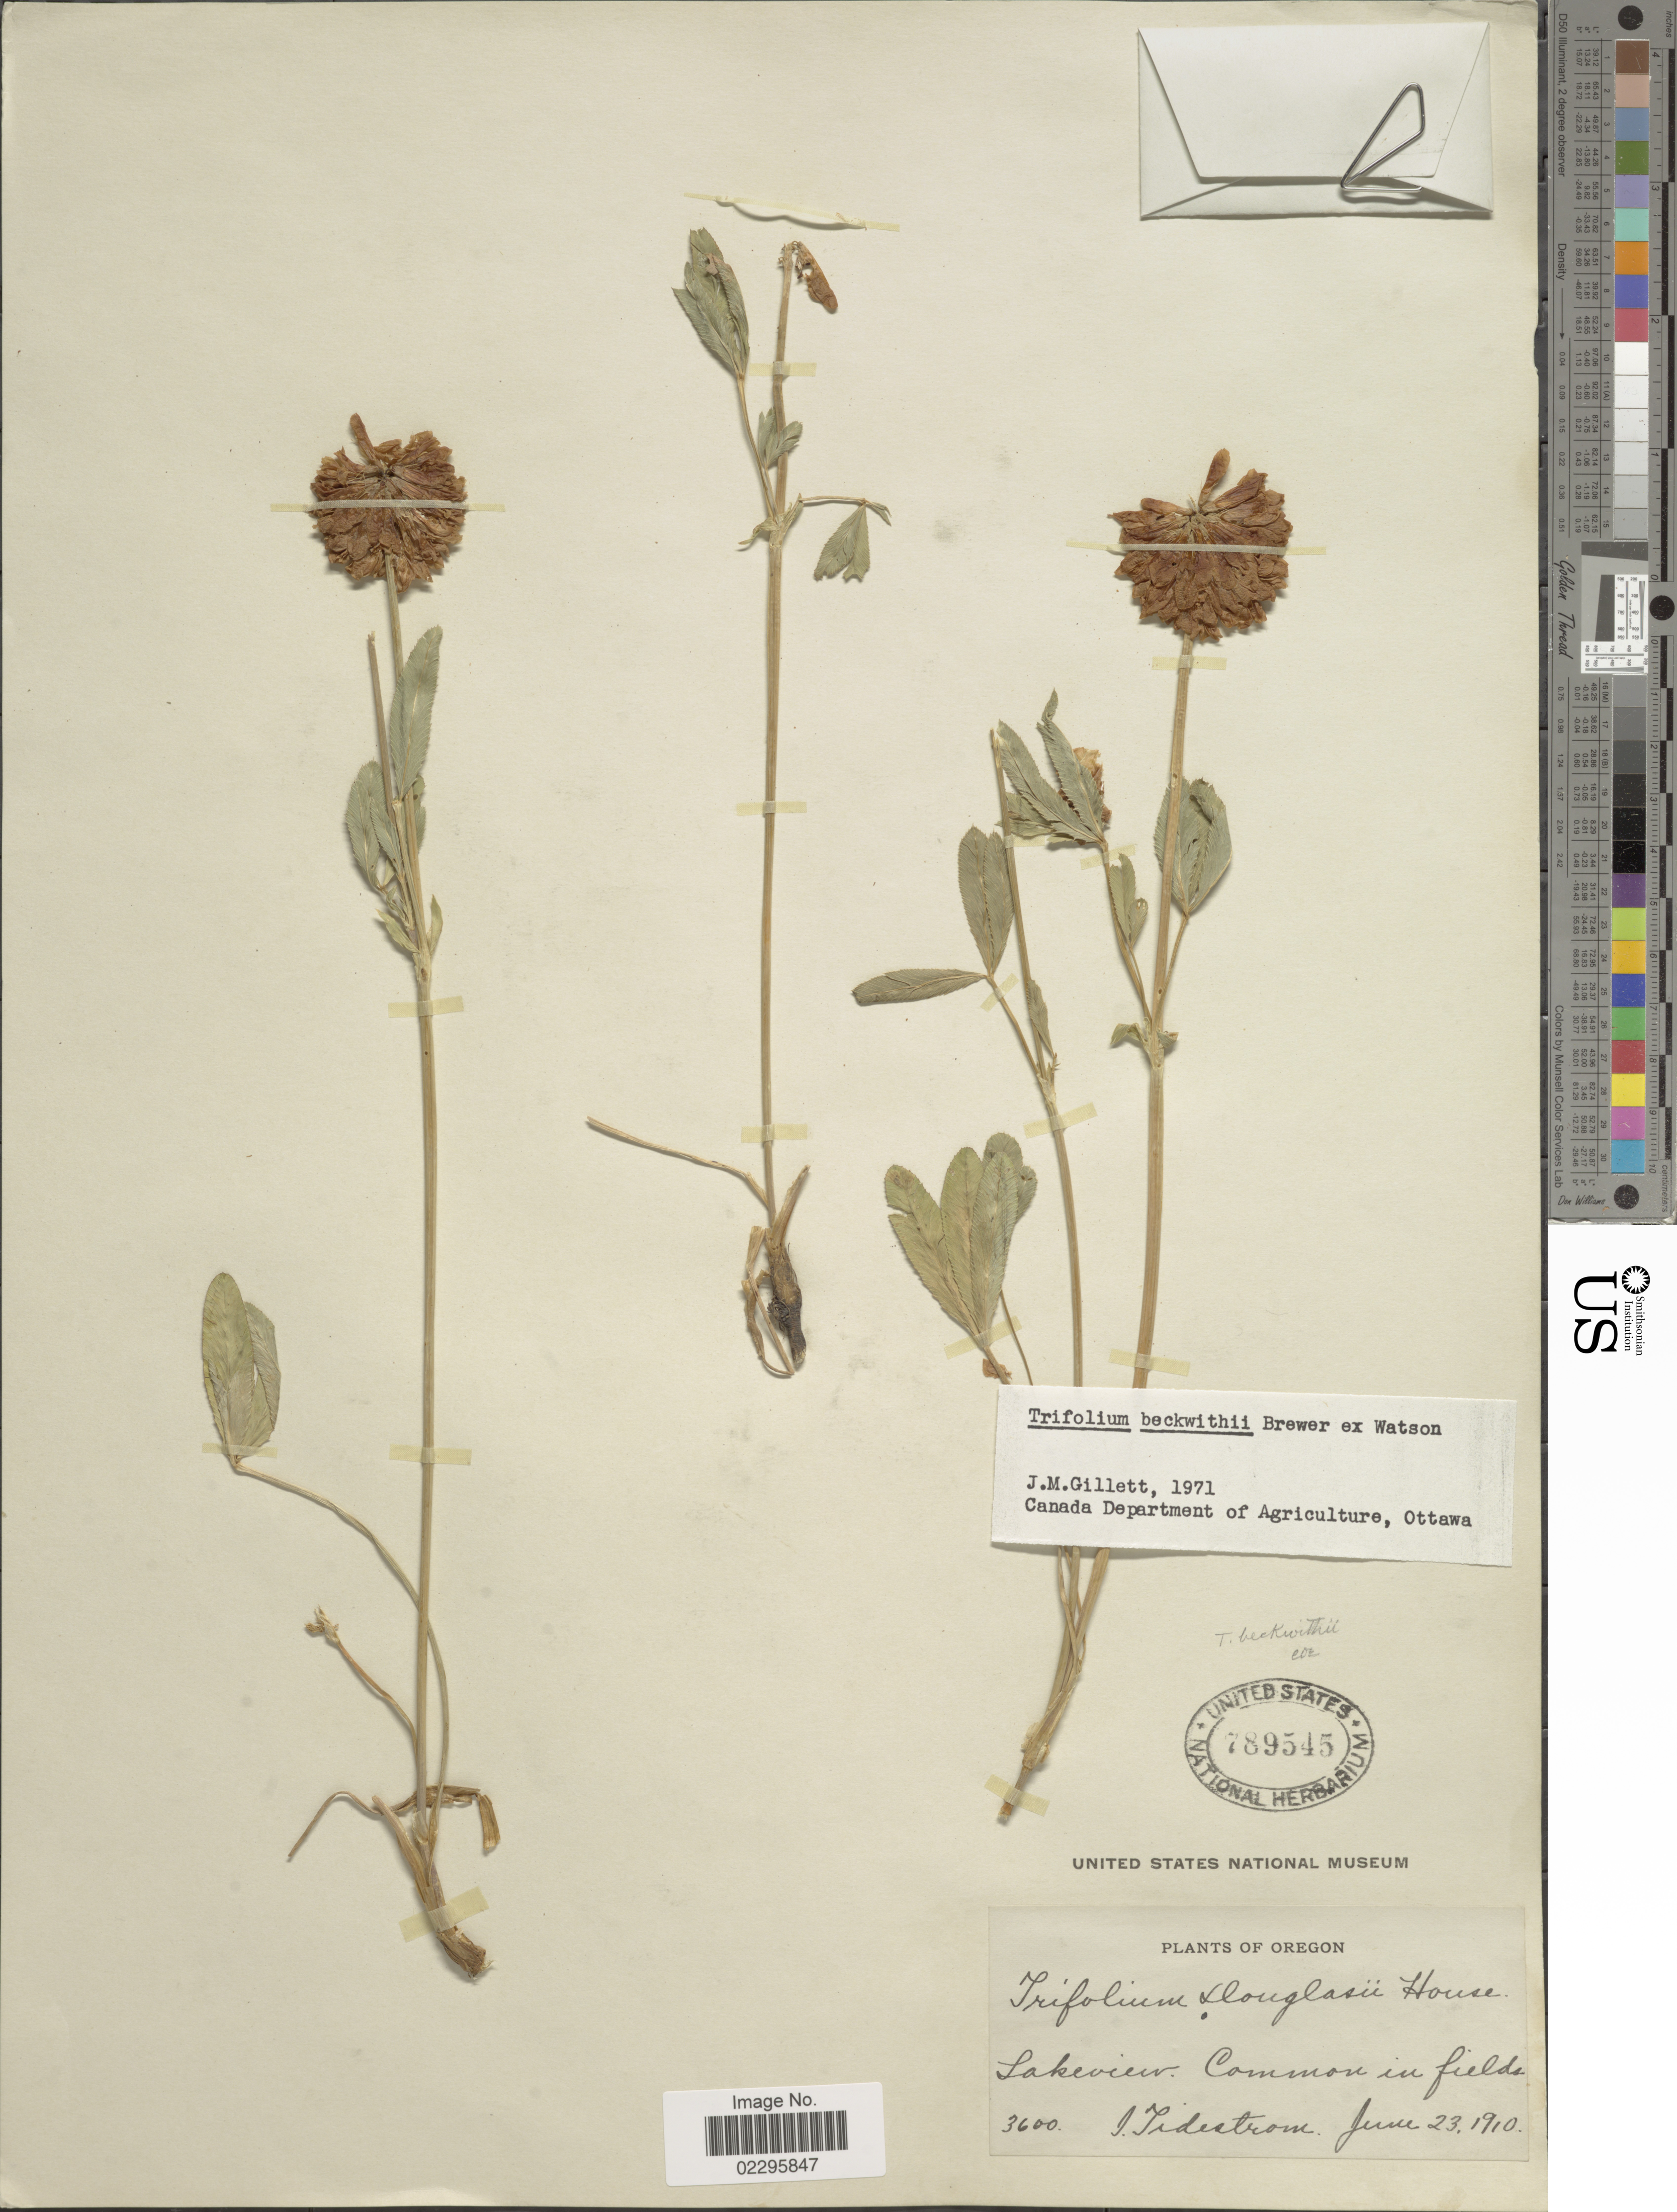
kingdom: Plantae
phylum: Tracheophyta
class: Magnoliopsida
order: Fabales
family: Fabaceae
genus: Trifolium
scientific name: Trifolium beckwithii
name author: S. Watson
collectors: I. F. Tidestrom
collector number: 3600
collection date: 1910-06-23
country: United States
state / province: Oregon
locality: Lakeview, common in fields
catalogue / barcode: US 789545